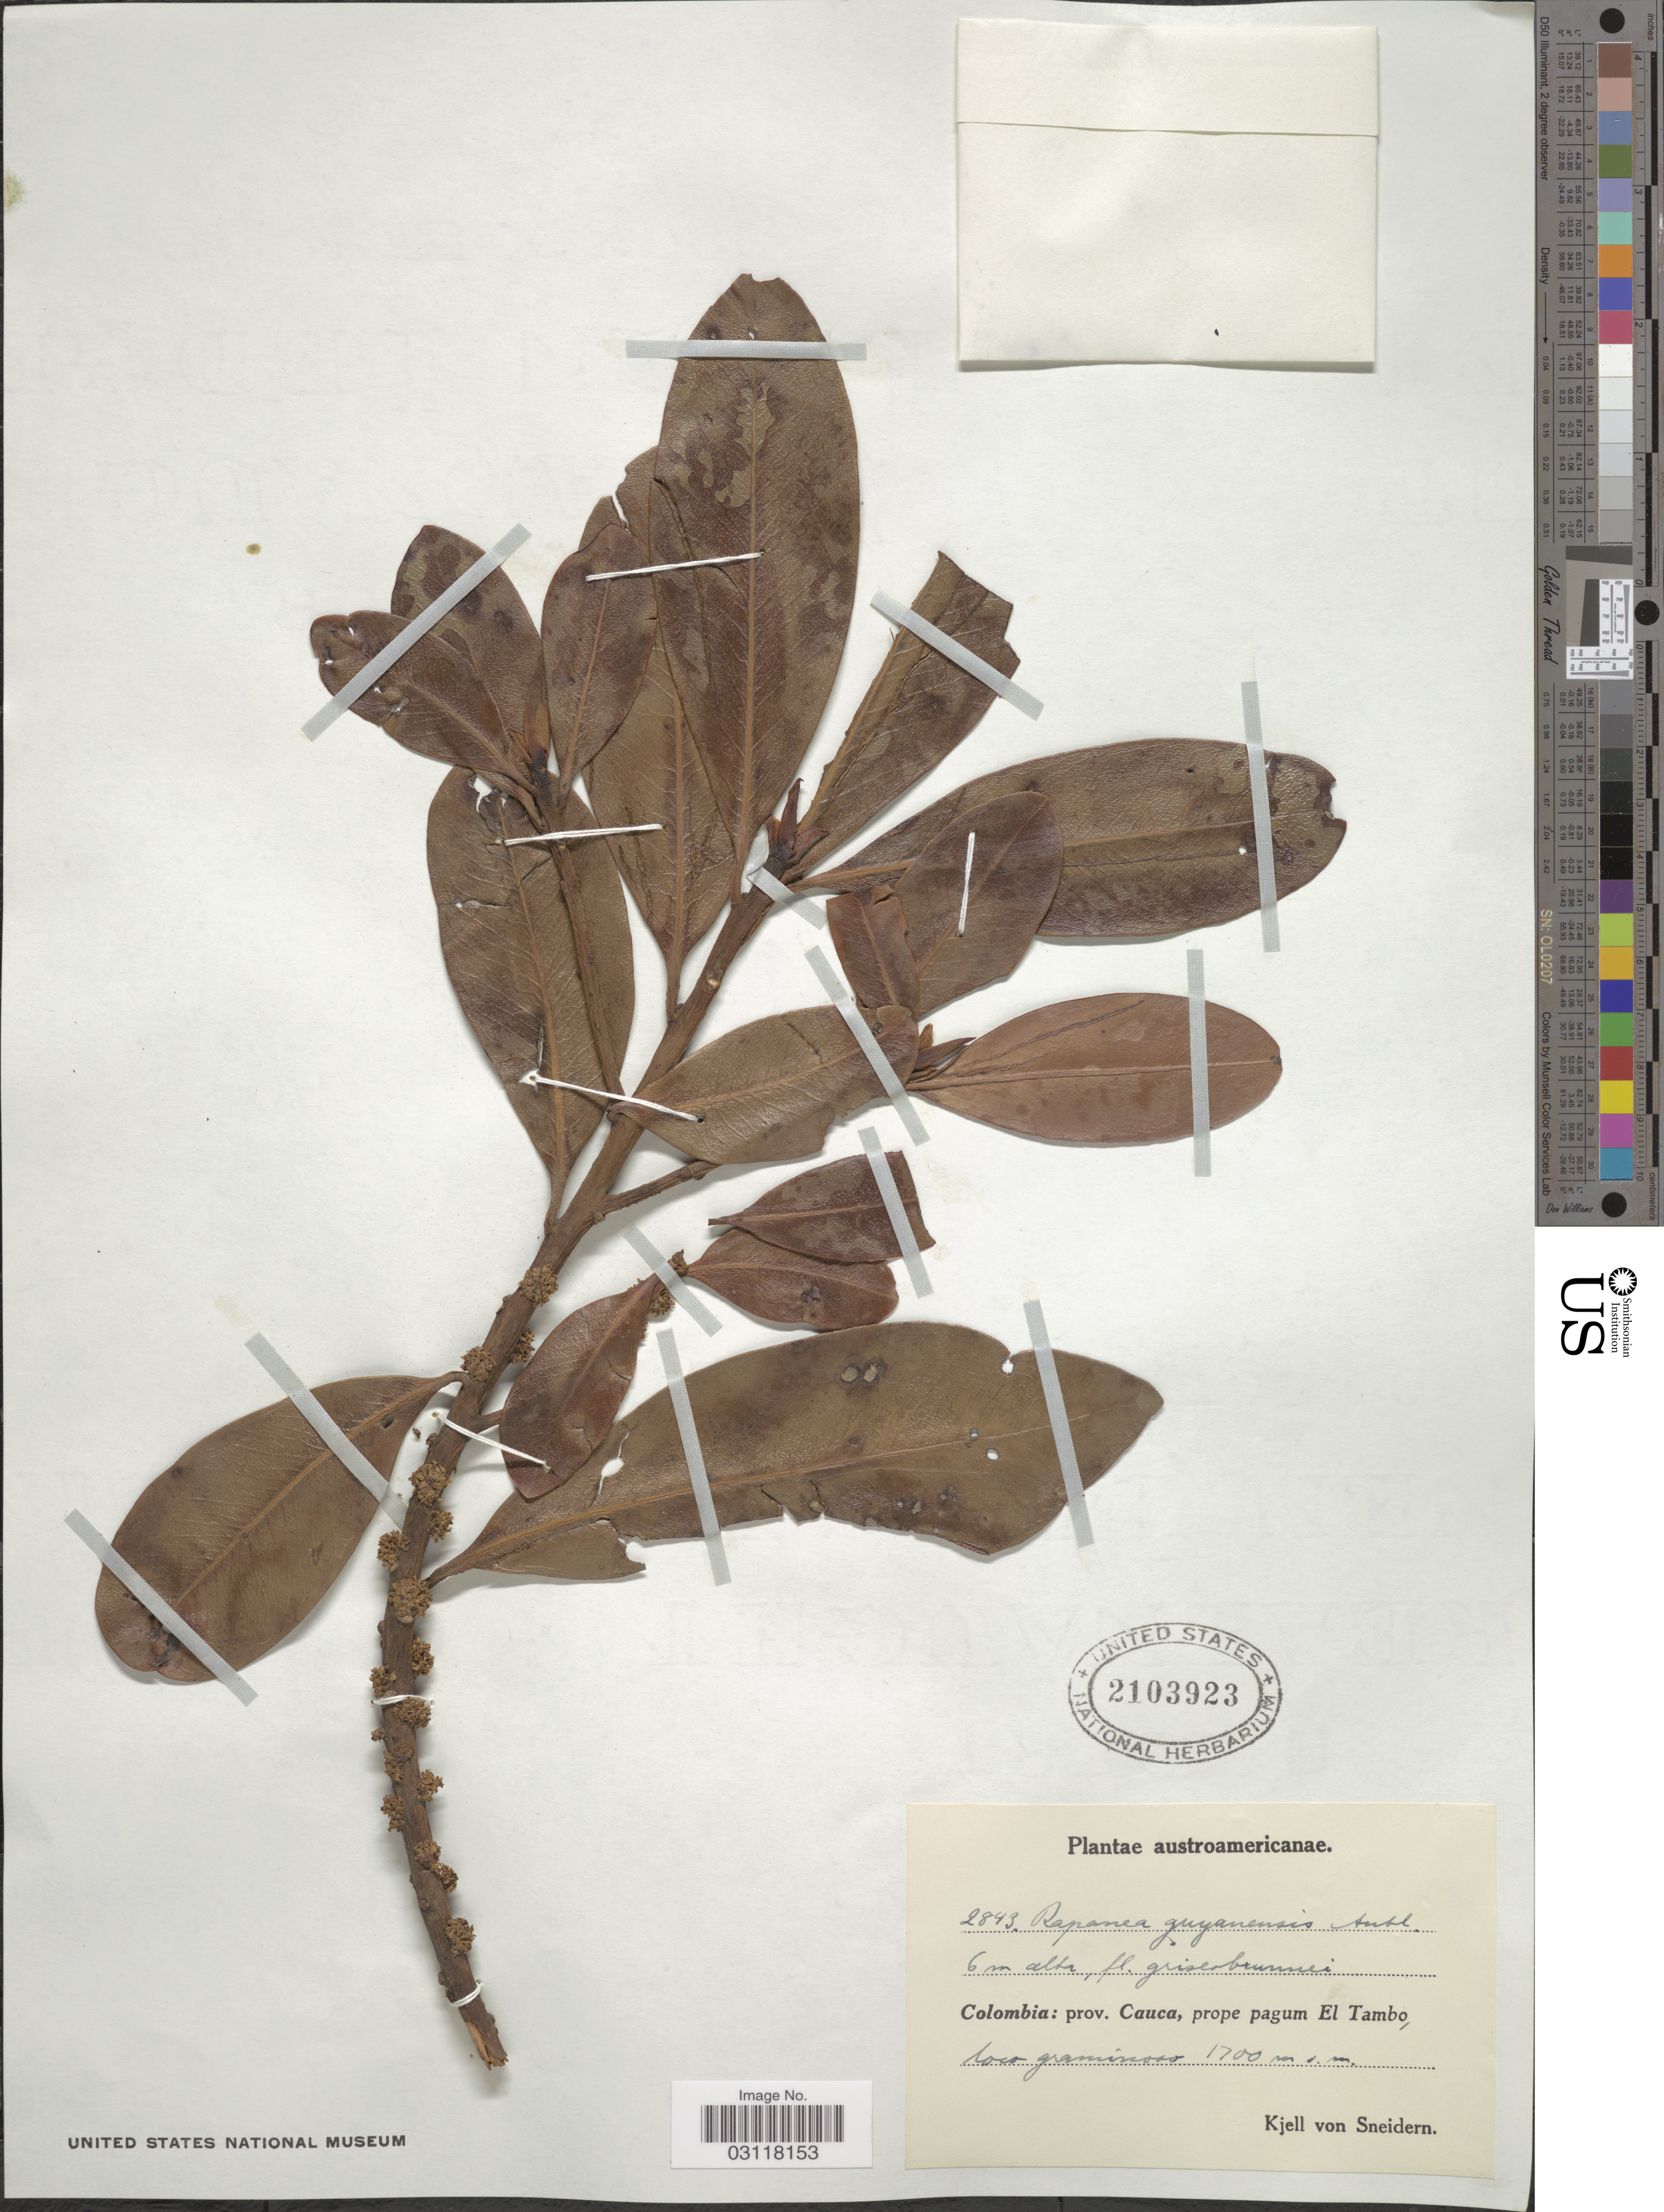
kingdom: Plantae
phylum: Tracheophyta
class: Magnoliopsida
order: Ericales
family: Primulaceae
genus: Rapanea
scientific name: Rapanea guianensis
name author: Aubl.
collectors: K. von Sneidern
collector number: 2843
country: Colombia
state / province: Cauca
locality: Austroamericanae. Prov. Cauca, prope pagum El Tambo.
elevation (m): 1700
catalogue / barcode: US 2103923